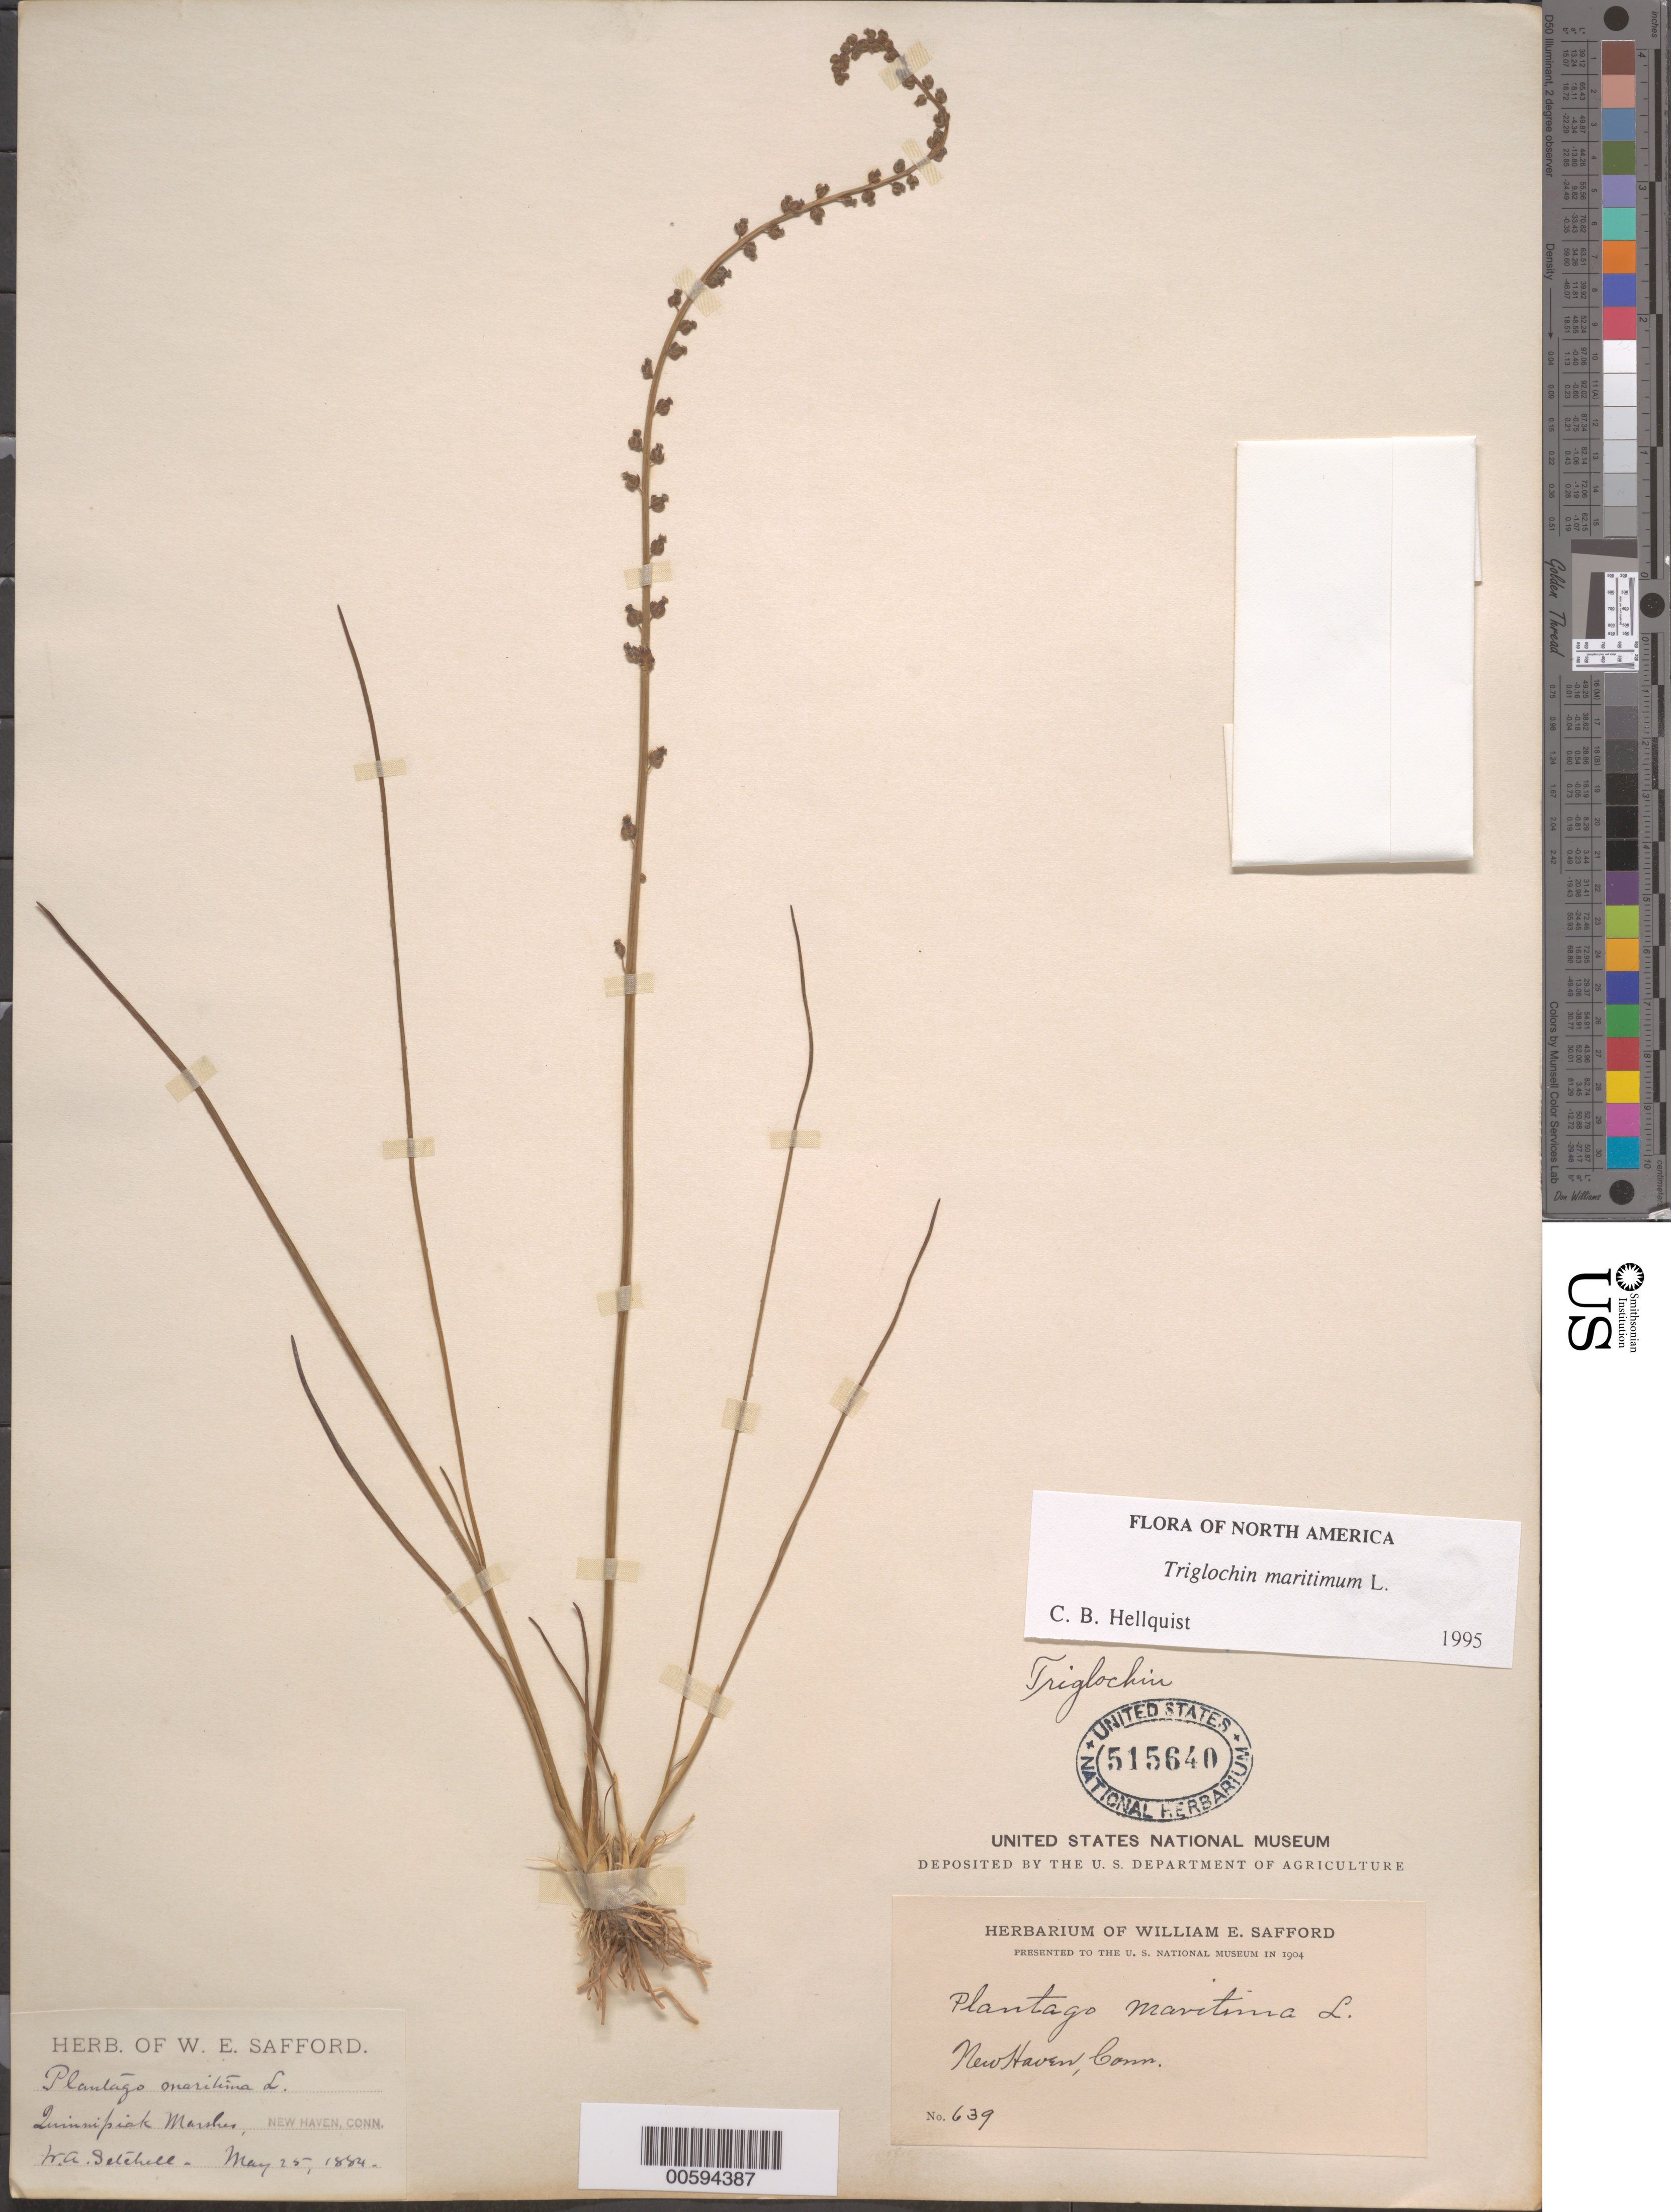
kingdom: Plantae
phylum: Tracheophyta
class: Liliopsida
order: Alismatales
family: Juncaginaceae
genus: Triglochin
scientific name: Triglochin maritima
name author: L.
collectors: W. E. Safford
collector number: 639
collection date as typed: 25 May 1884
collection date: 1884-05-25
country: United States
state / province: Connecticut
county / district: New Haven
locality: New Haven, Quinnipick Marshes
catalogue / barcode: US 515640